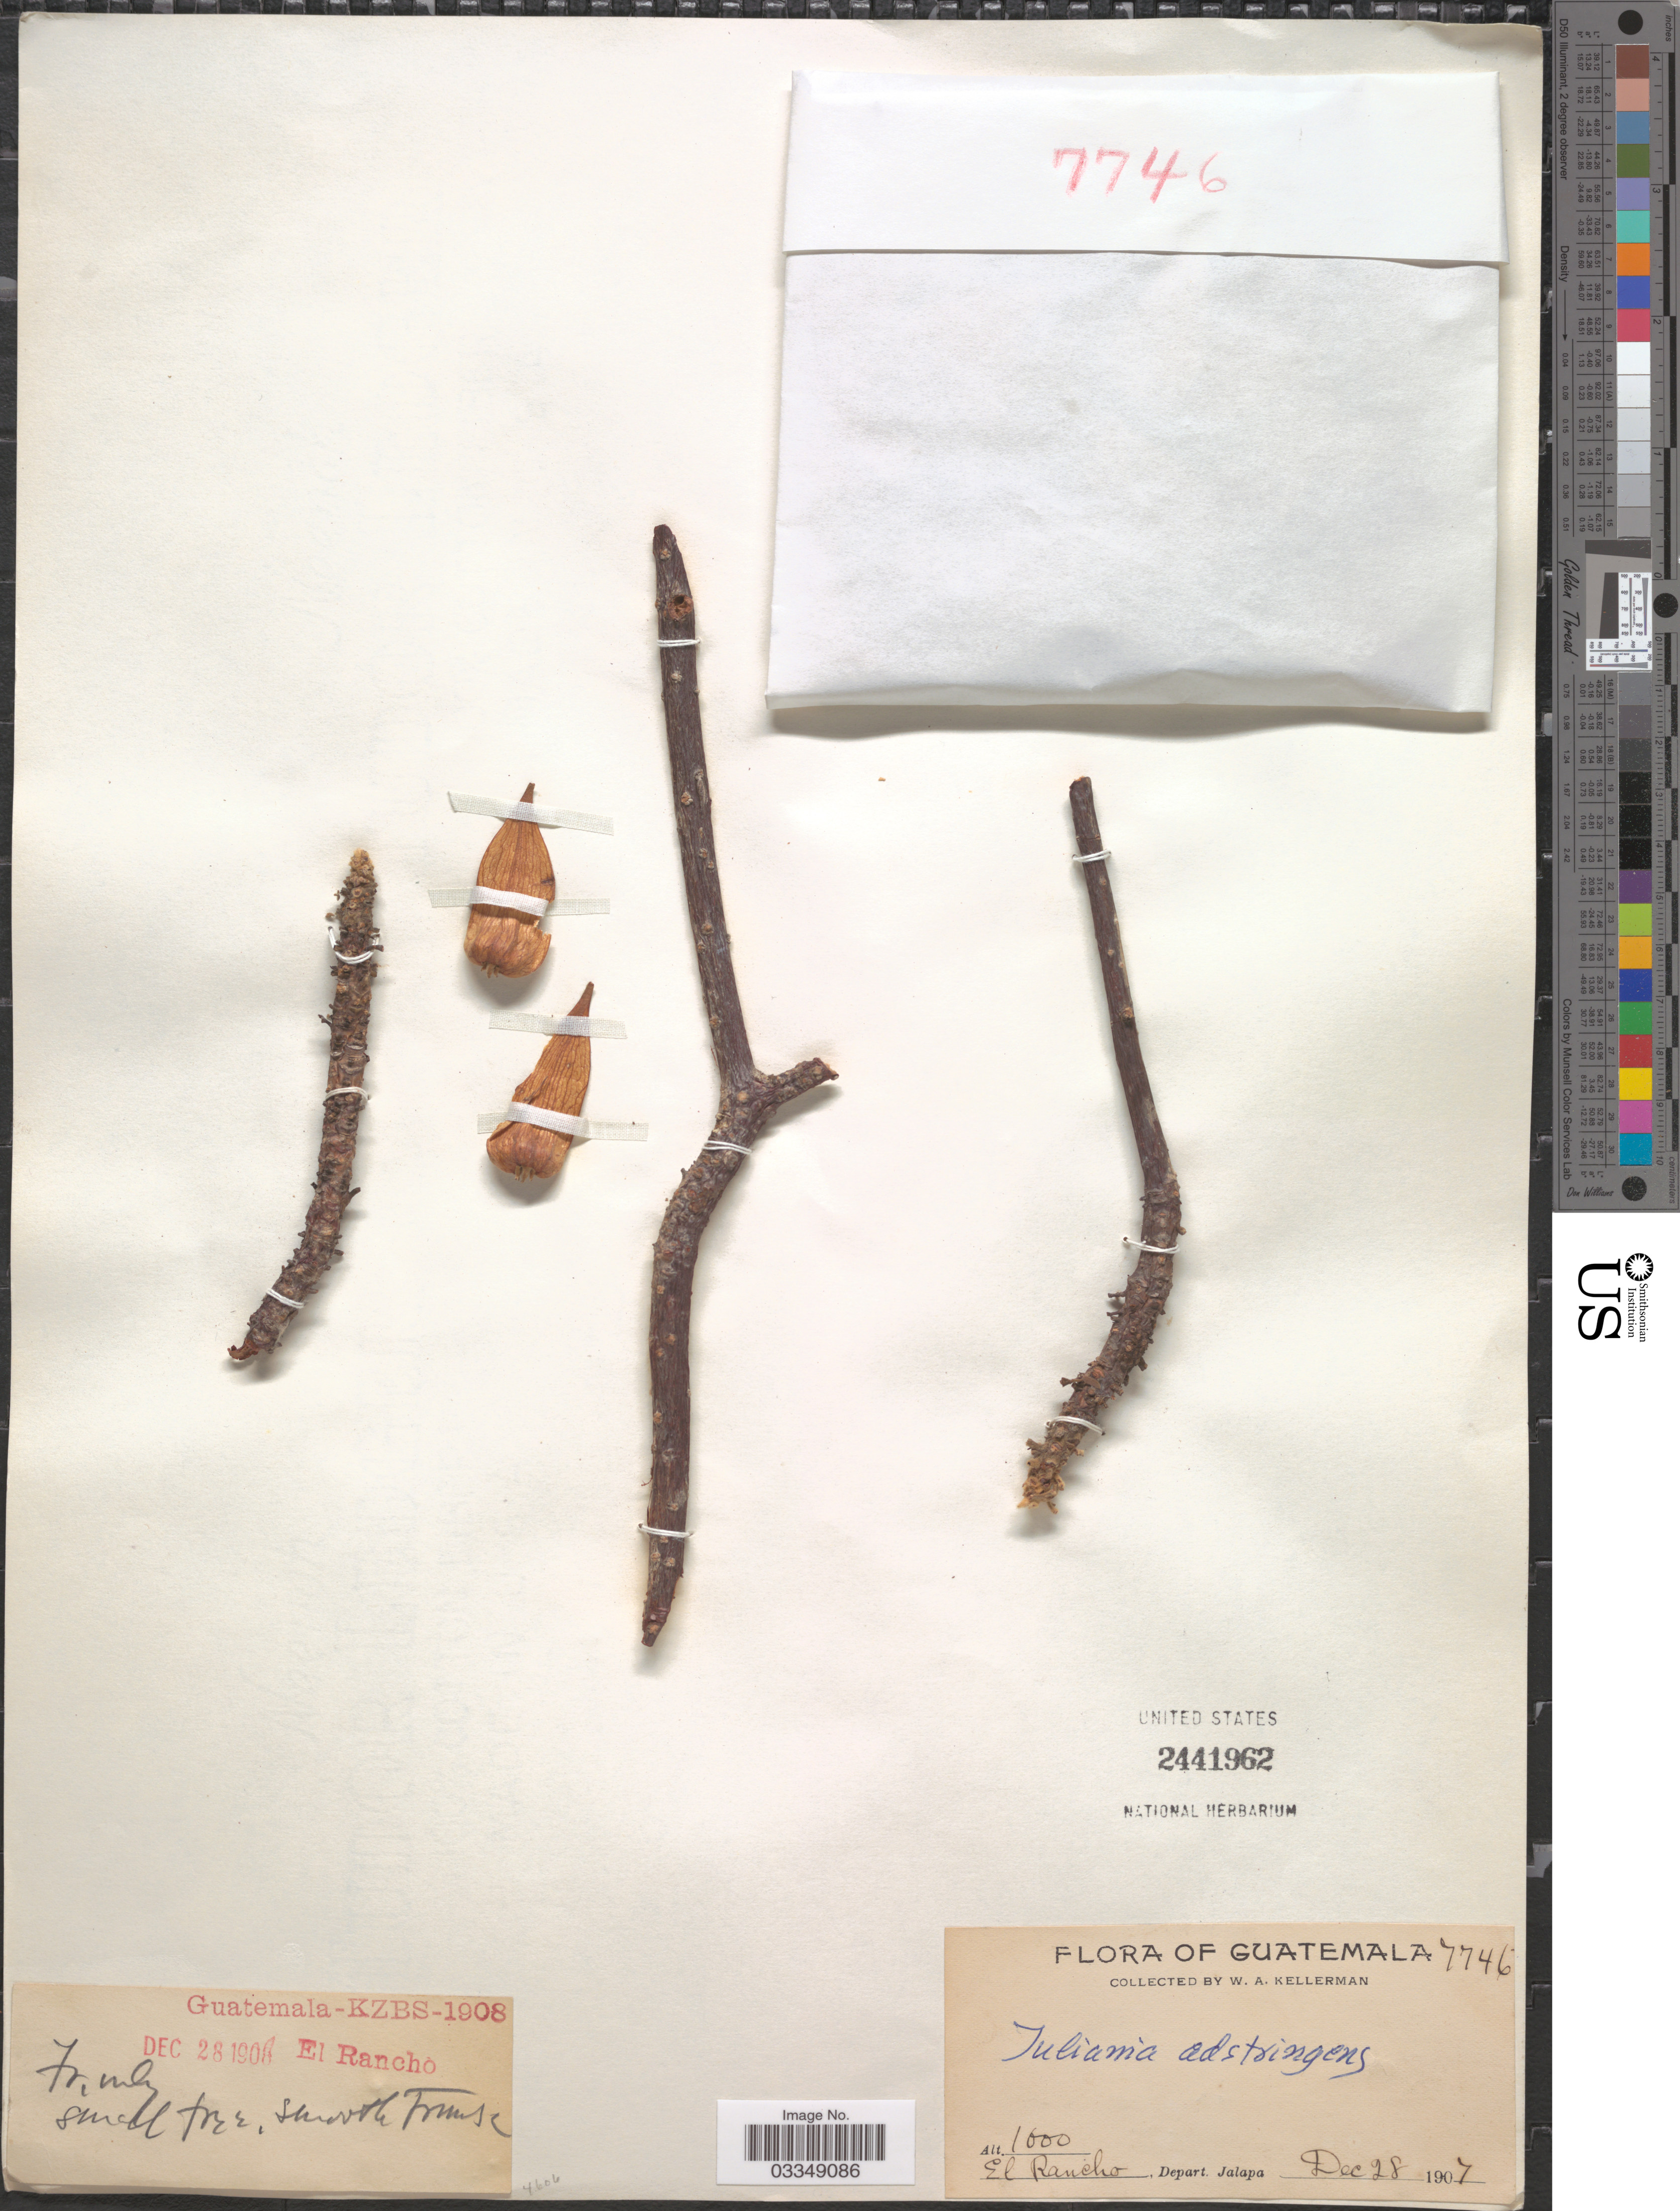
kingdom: Plantae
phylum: Tracheophyta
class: Magnoliopsida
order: Sapindales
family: Anacardiaceae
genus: Amphipterygium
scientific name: Amphipterygium adstringens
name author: (Schltdl.) Schiede ex Standl.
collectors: W. Kellerman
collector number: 7746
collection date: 1907-12-28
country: Guatemala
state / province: Jalapa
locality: El Rancho, Depart. Jalapa.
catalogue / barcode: US 2441962